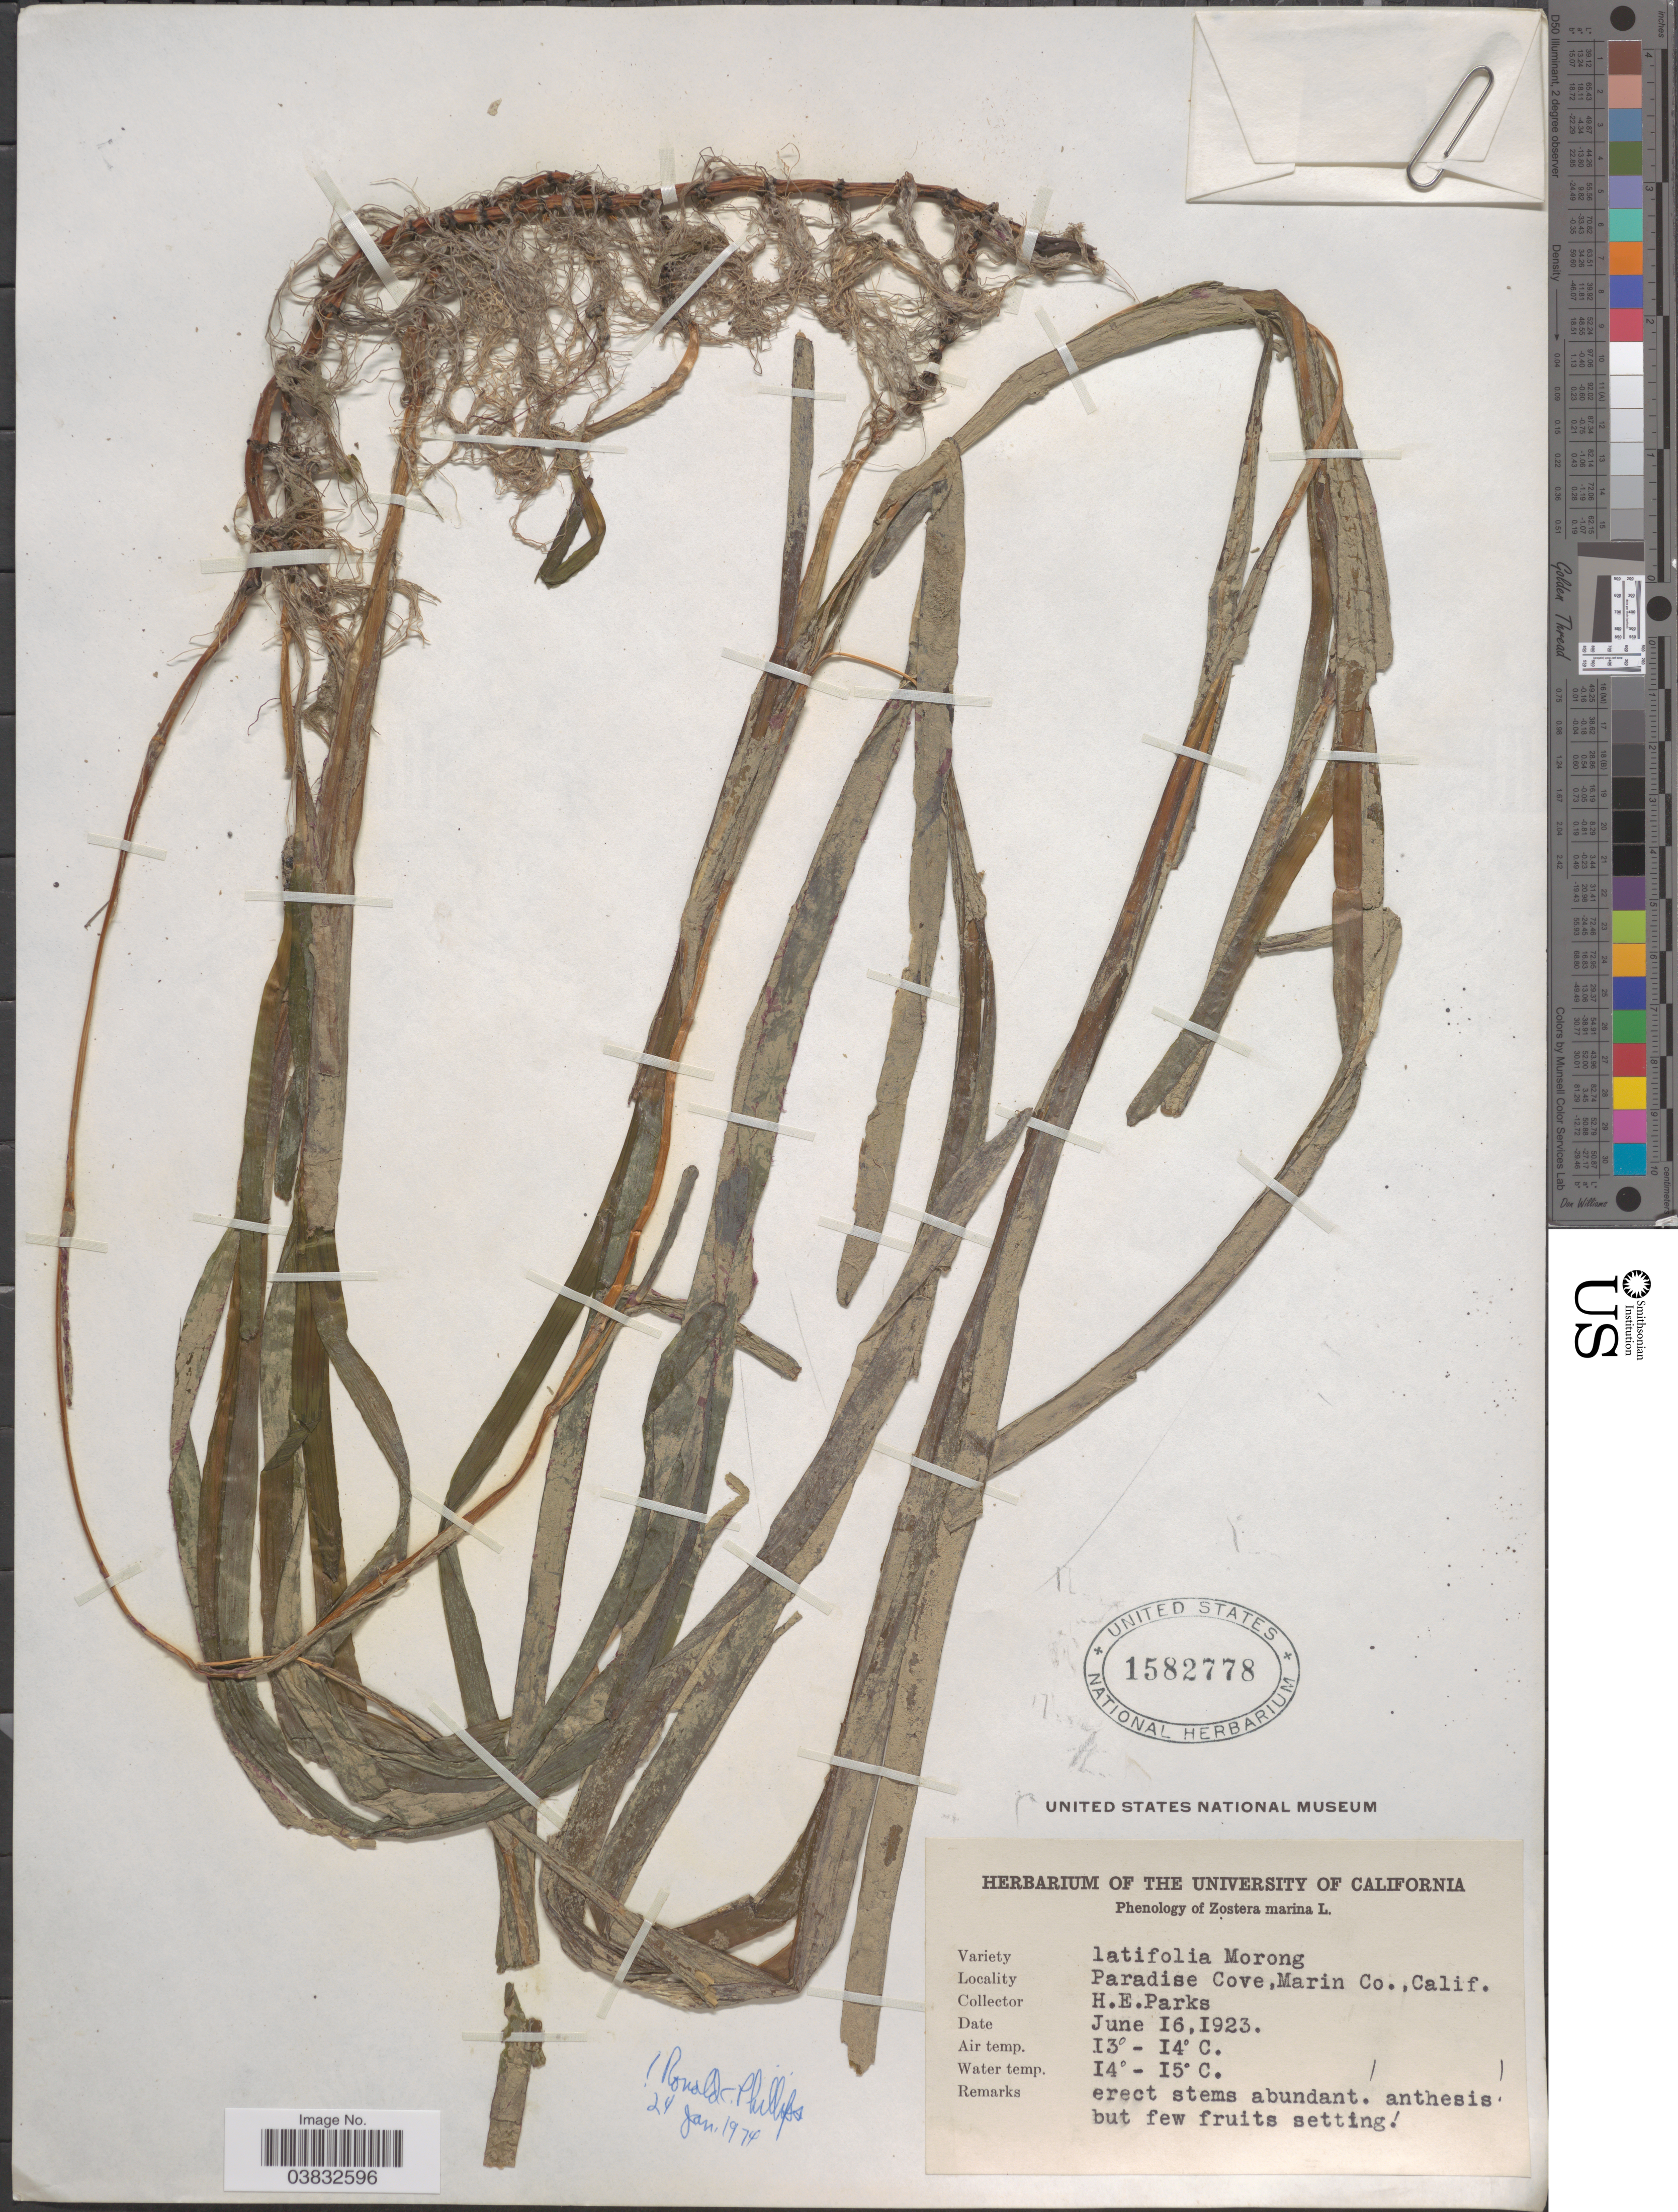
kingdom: Plantae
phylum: Tracheophyta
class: Liliopsida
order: Alismatales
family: Zosteraceae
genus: Zostera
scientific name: Zostera marina var. latifolia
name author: L.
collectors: H. E. Parks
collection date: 1923-06-16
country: United States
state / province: California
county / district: Marin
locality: Paradise Cove, Marin Co.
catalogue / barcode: US 1582778